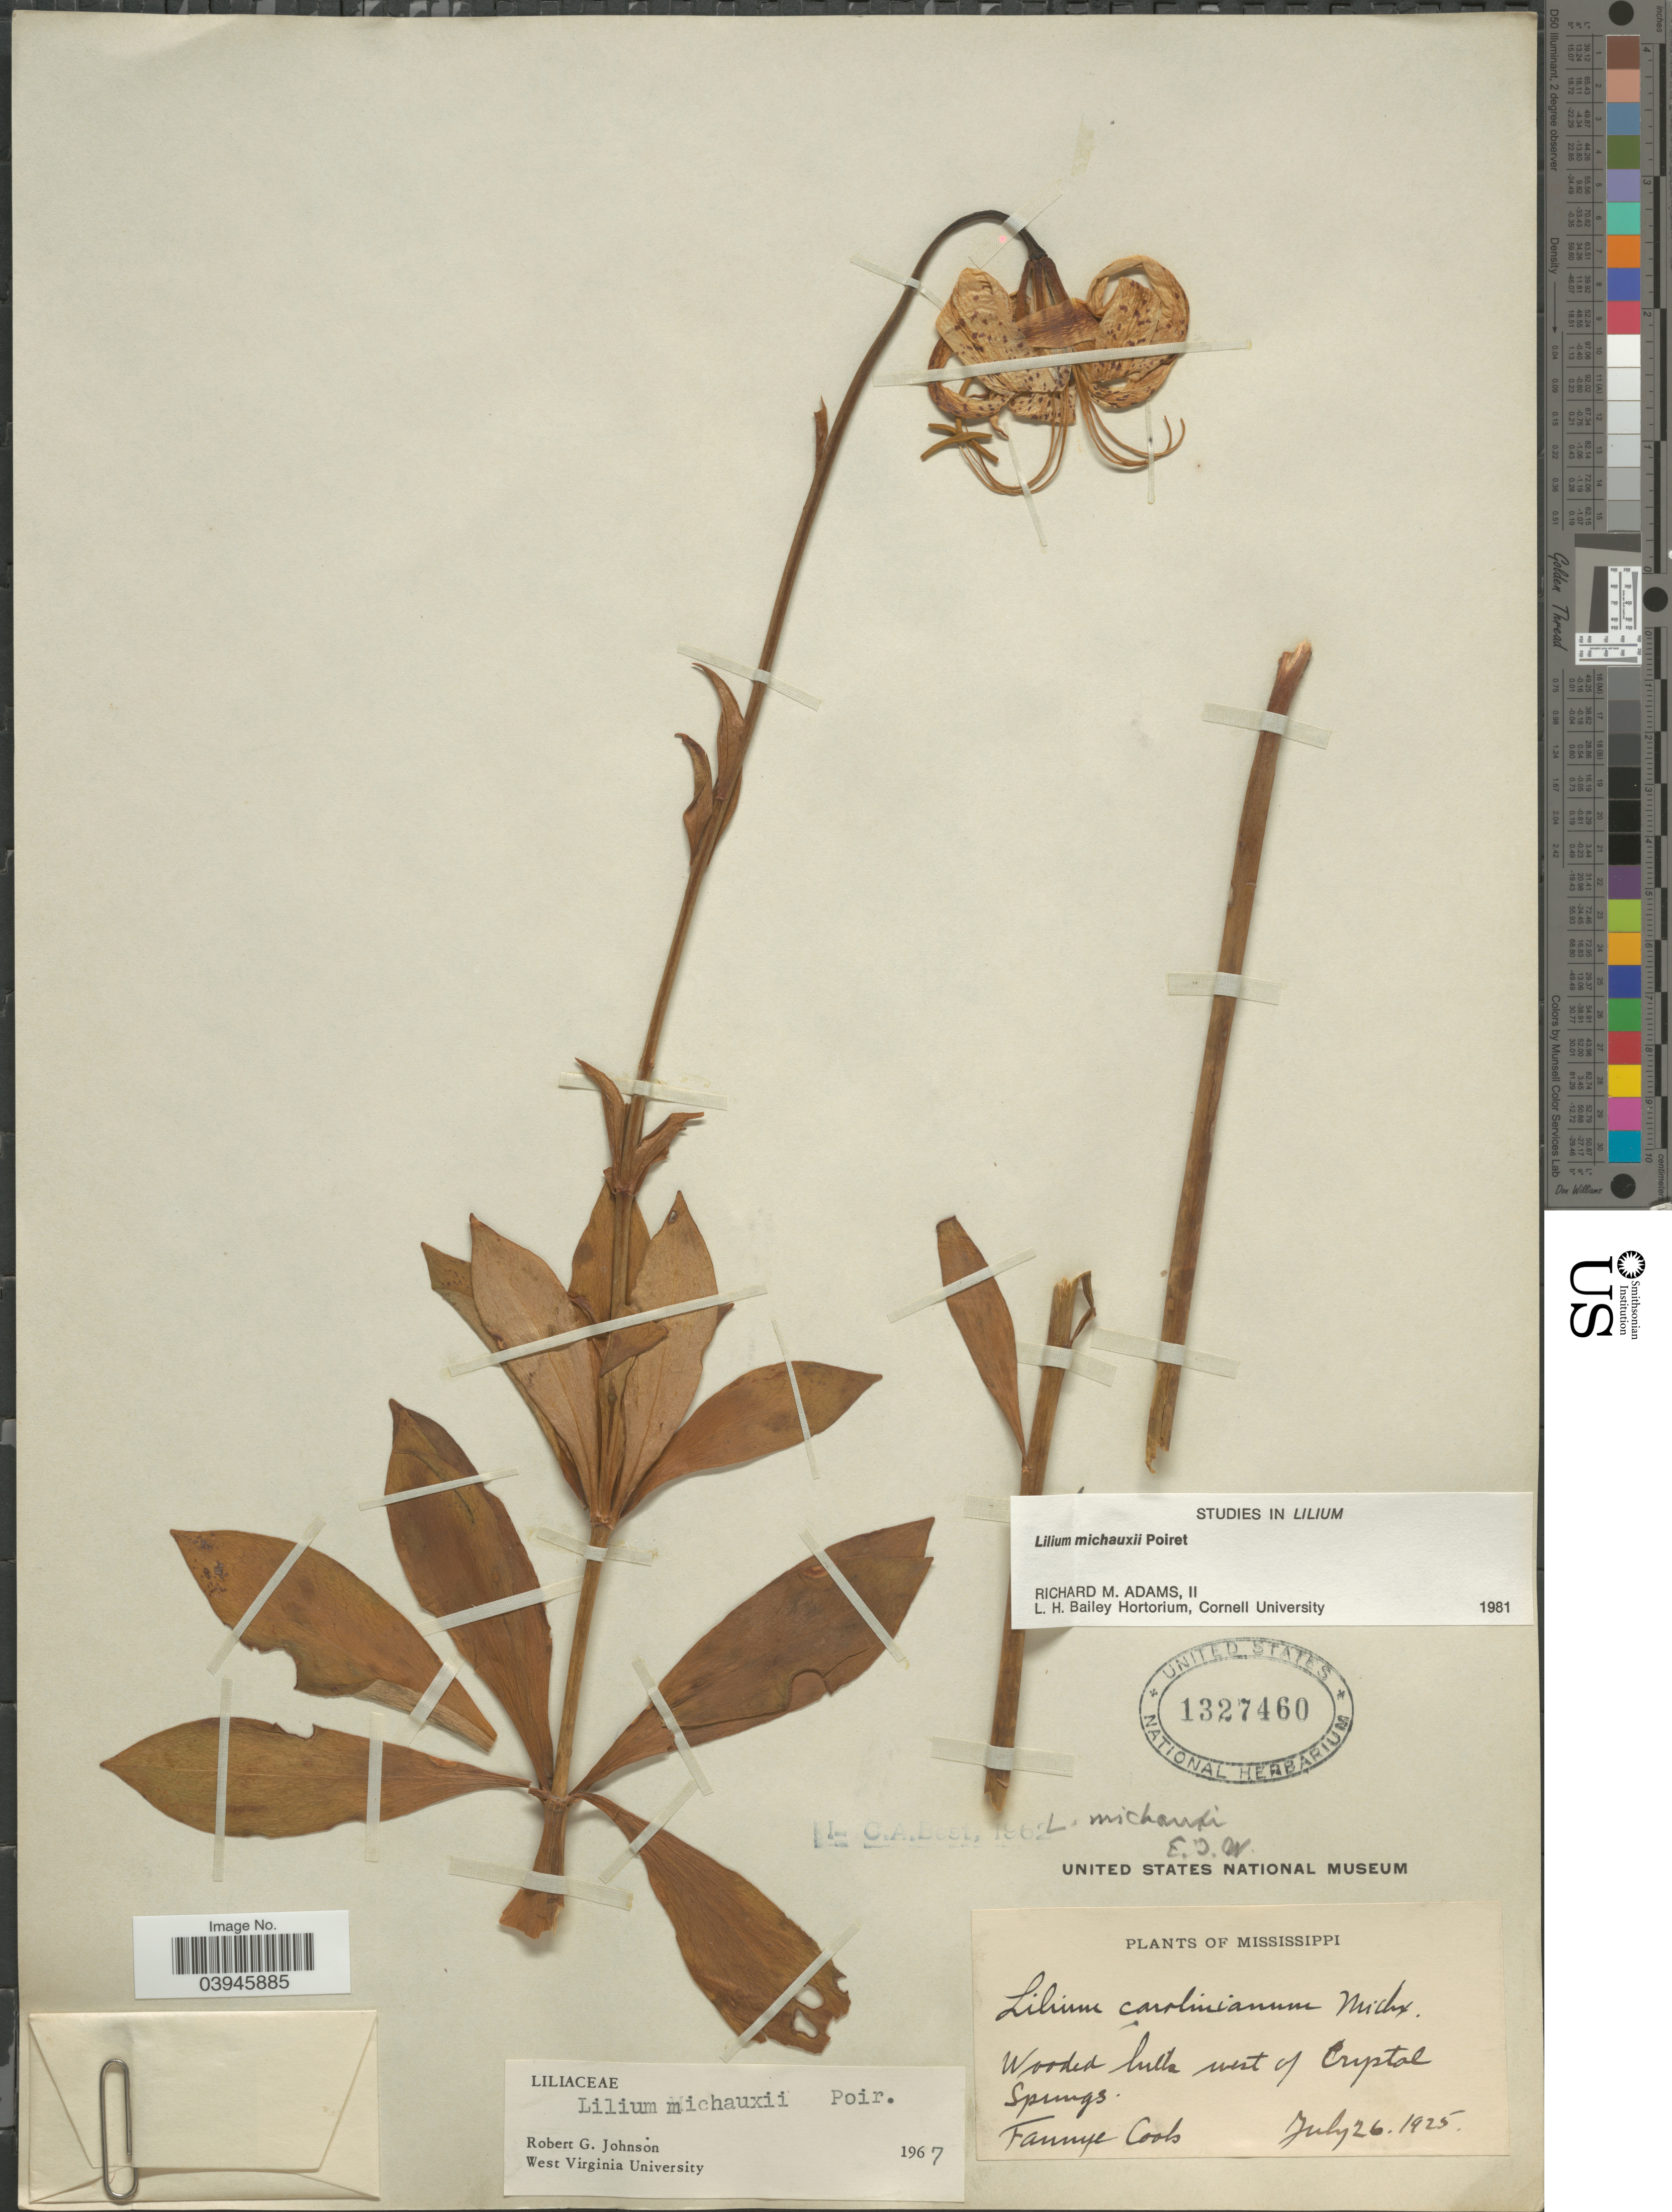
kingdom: Plantae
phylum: Tracheophyta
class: Liliopsida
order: Liliales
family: Liliaceae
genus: Lilium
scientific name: Lilium michauxii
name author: Poir.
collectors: F. A. Cook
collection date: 1925-07-26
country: United States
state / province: Mississippi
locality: Wooded hills west of Crystal Springs.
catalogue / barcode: US 1327460